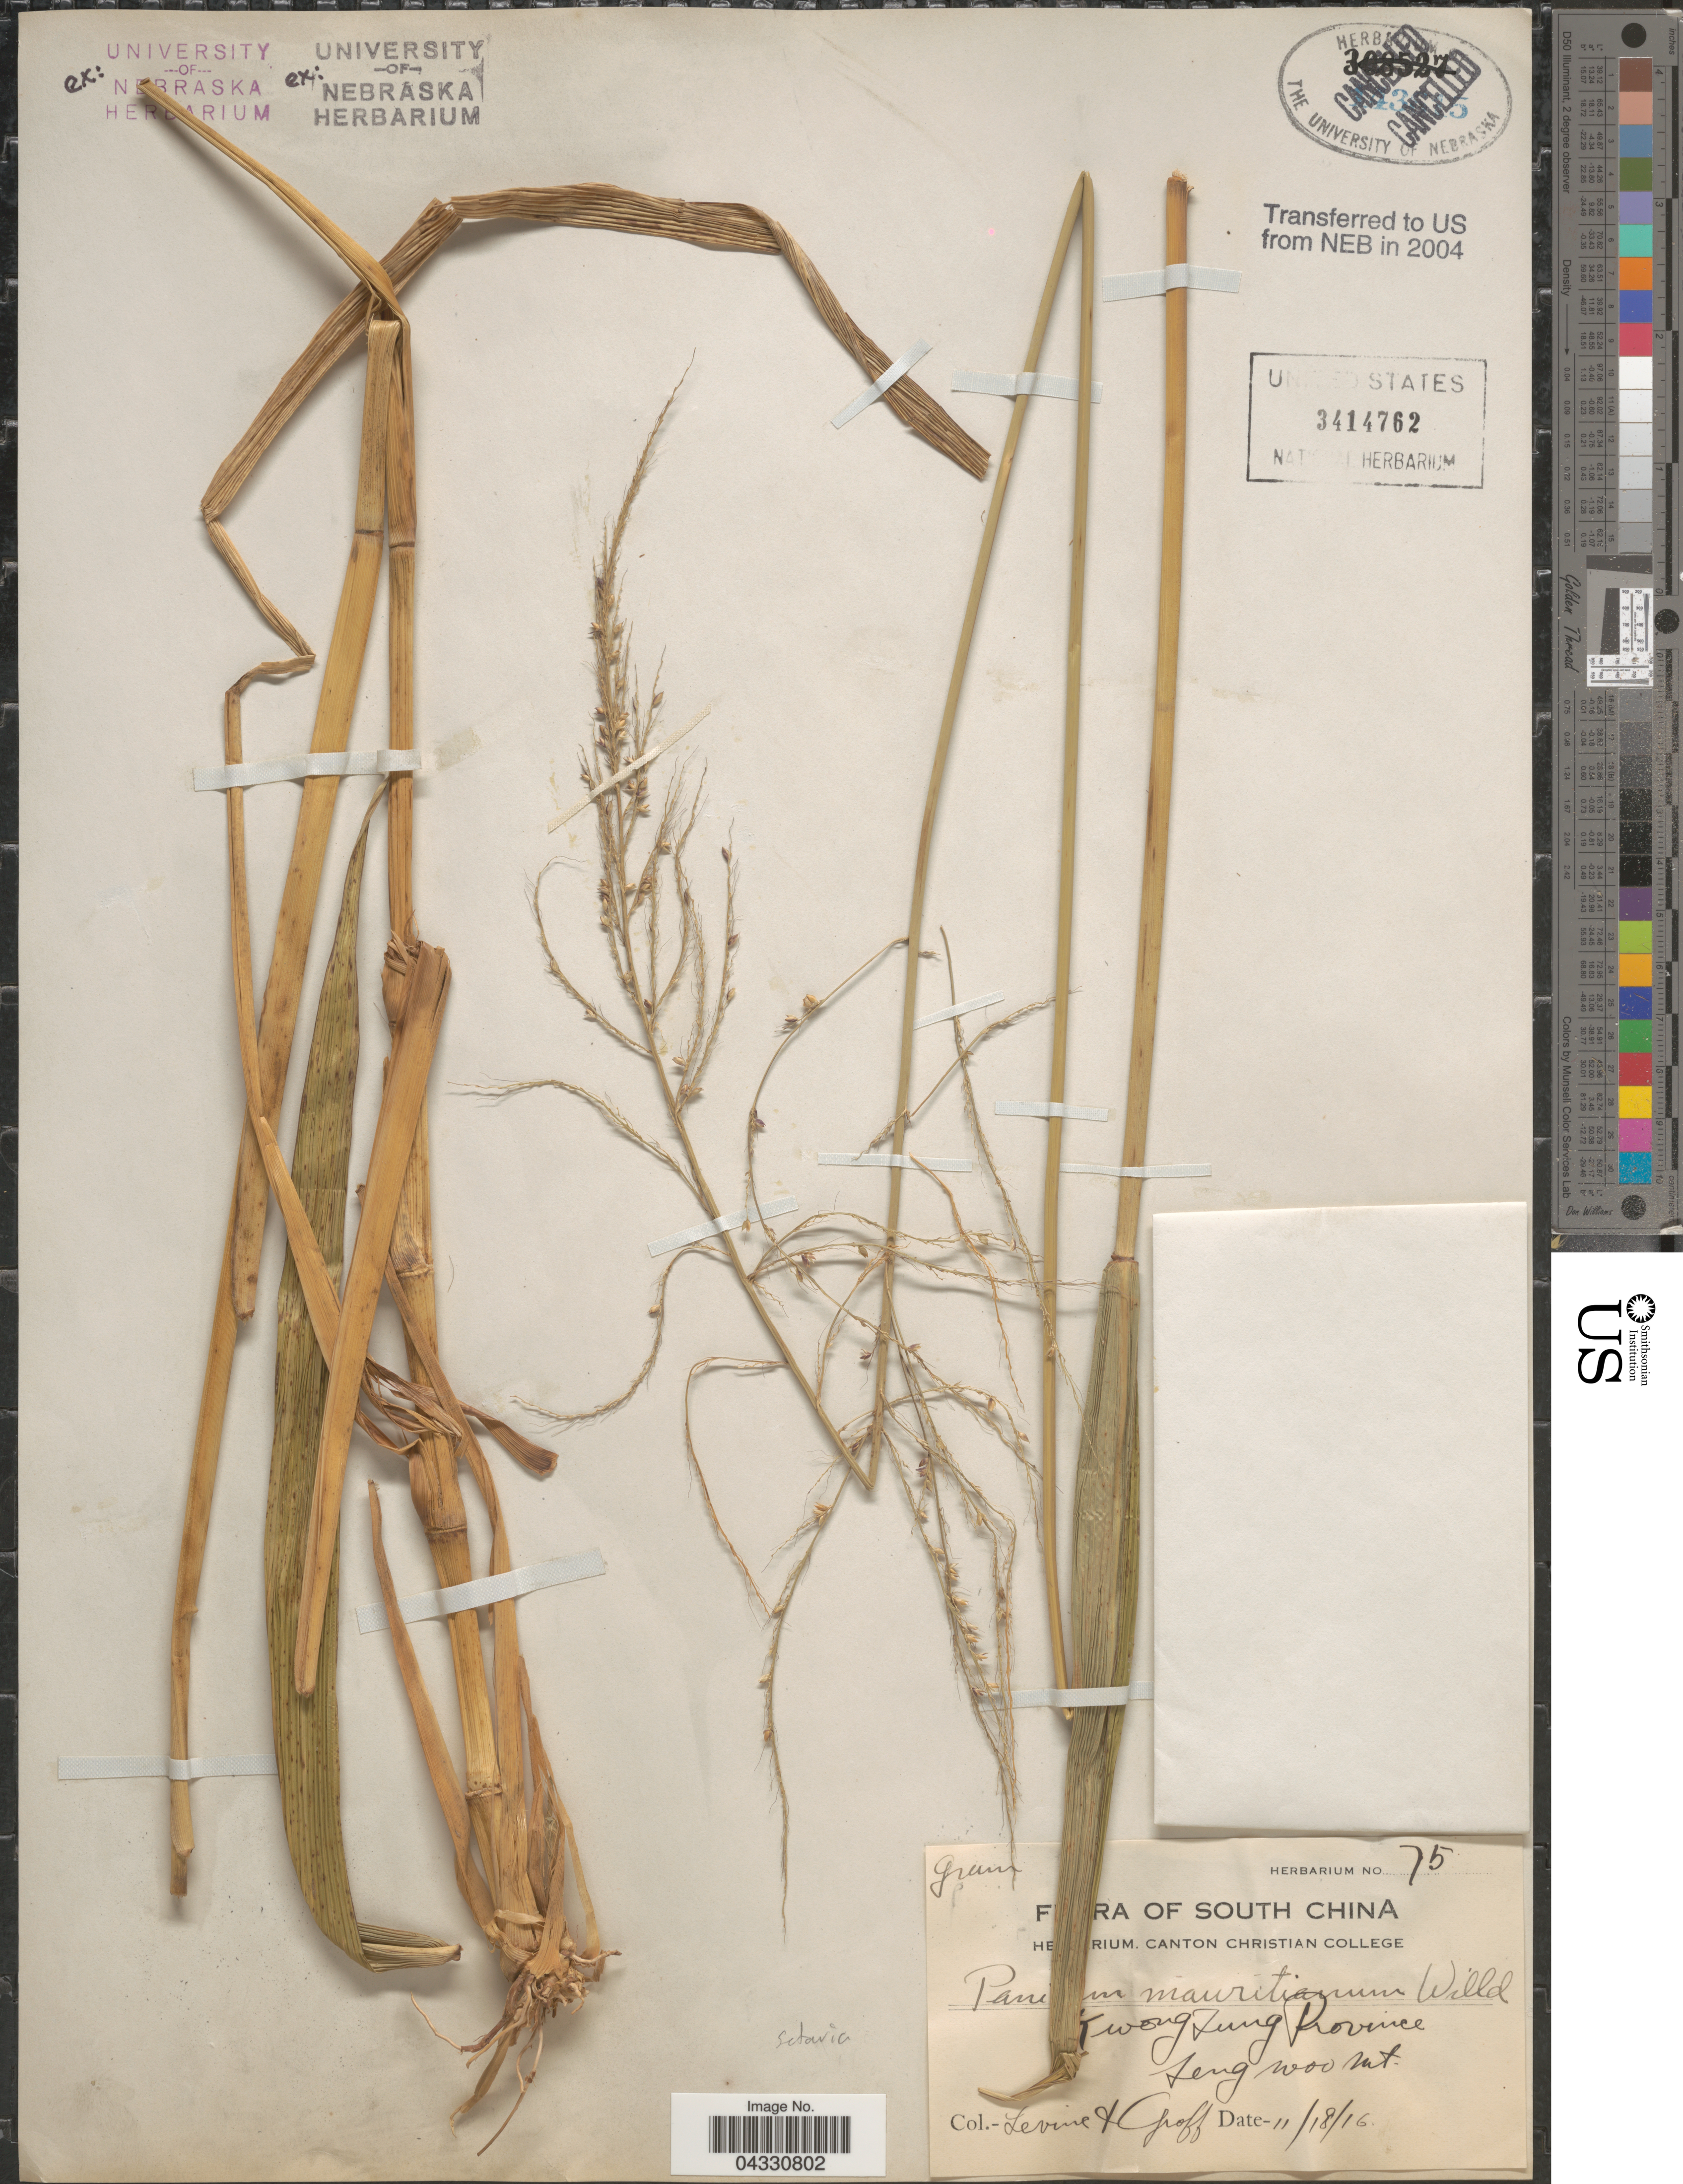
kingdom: Plantae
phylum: Tracheophyta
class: Liliopsida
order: Poales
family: Poaceae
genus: Setaria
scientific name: Setaria sp.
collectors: -. Levine & -- Groff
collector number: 75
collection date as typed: Transcribed d/m/y: 18/11/16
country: China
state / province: Guangdong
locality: South China. Kwong Tung Province. Leng Woo mt.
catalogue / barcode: US 3414762